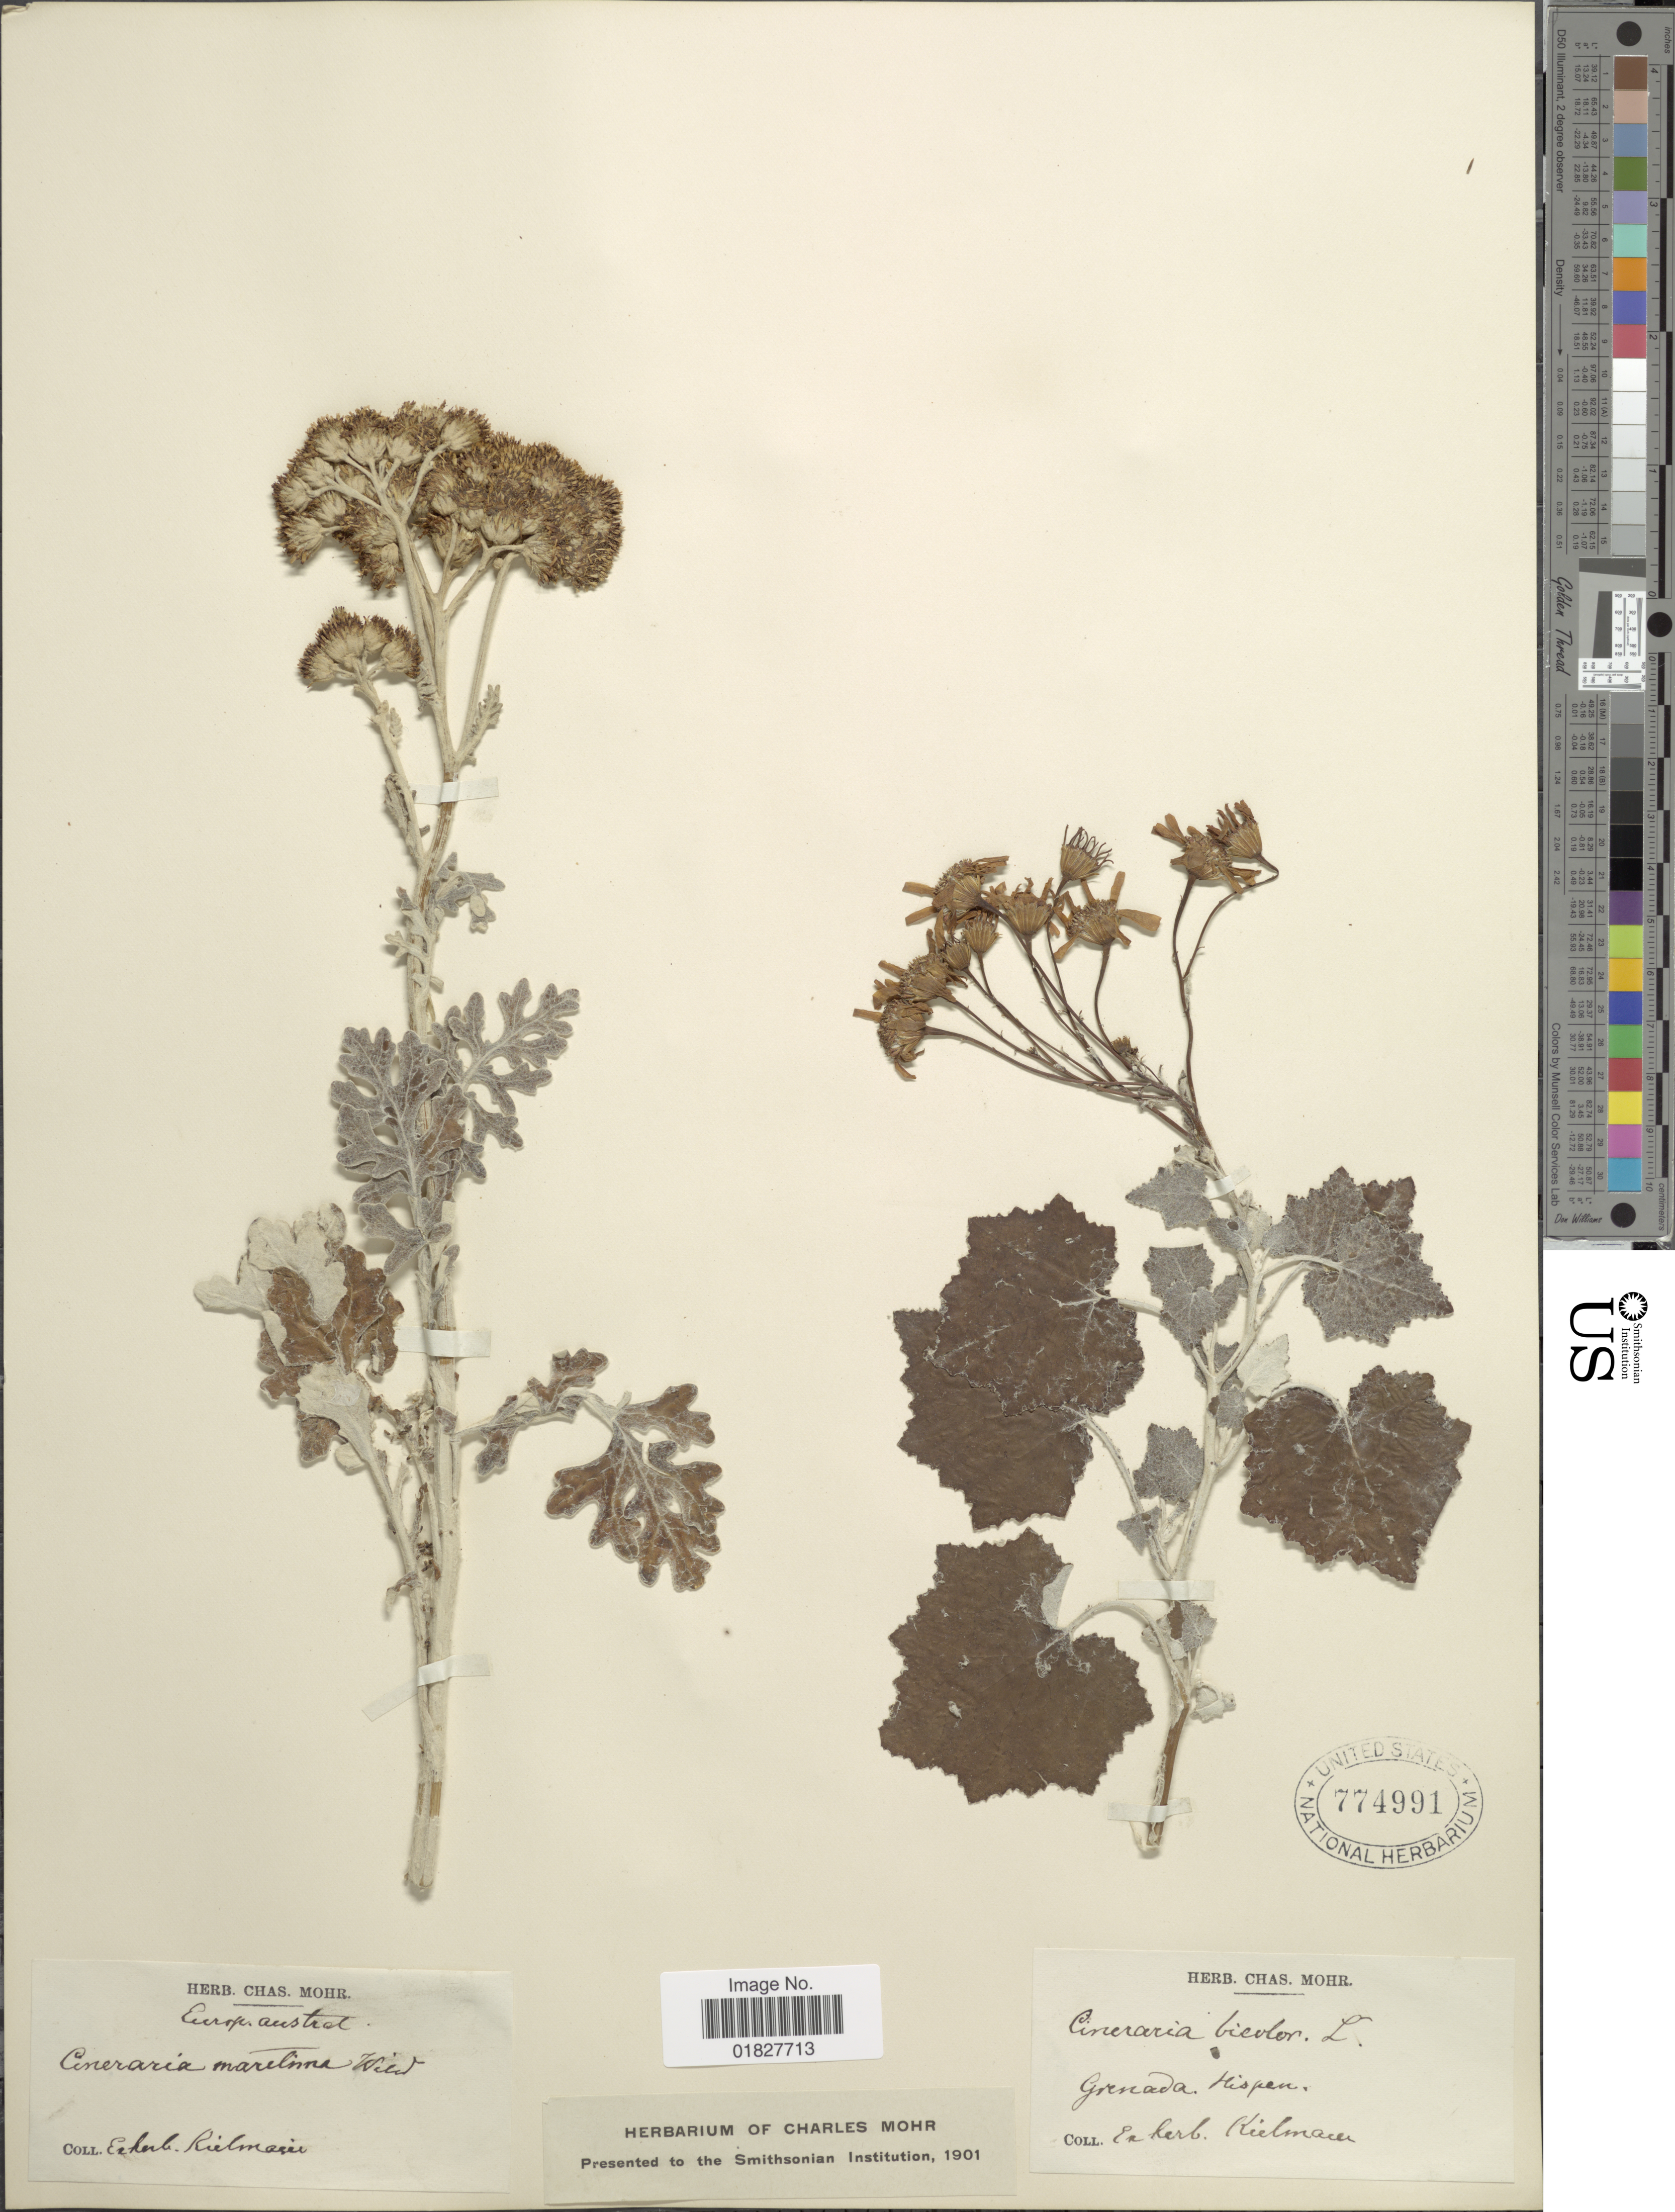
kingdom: Plantae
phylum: Tracheophyta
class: Magnoliopsida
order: Asterales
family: Asteraceae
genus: Cineraria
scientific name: Cineraria bicolor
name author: L.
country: Spain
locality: Europe austrol, Grenada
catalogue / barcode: US 774991